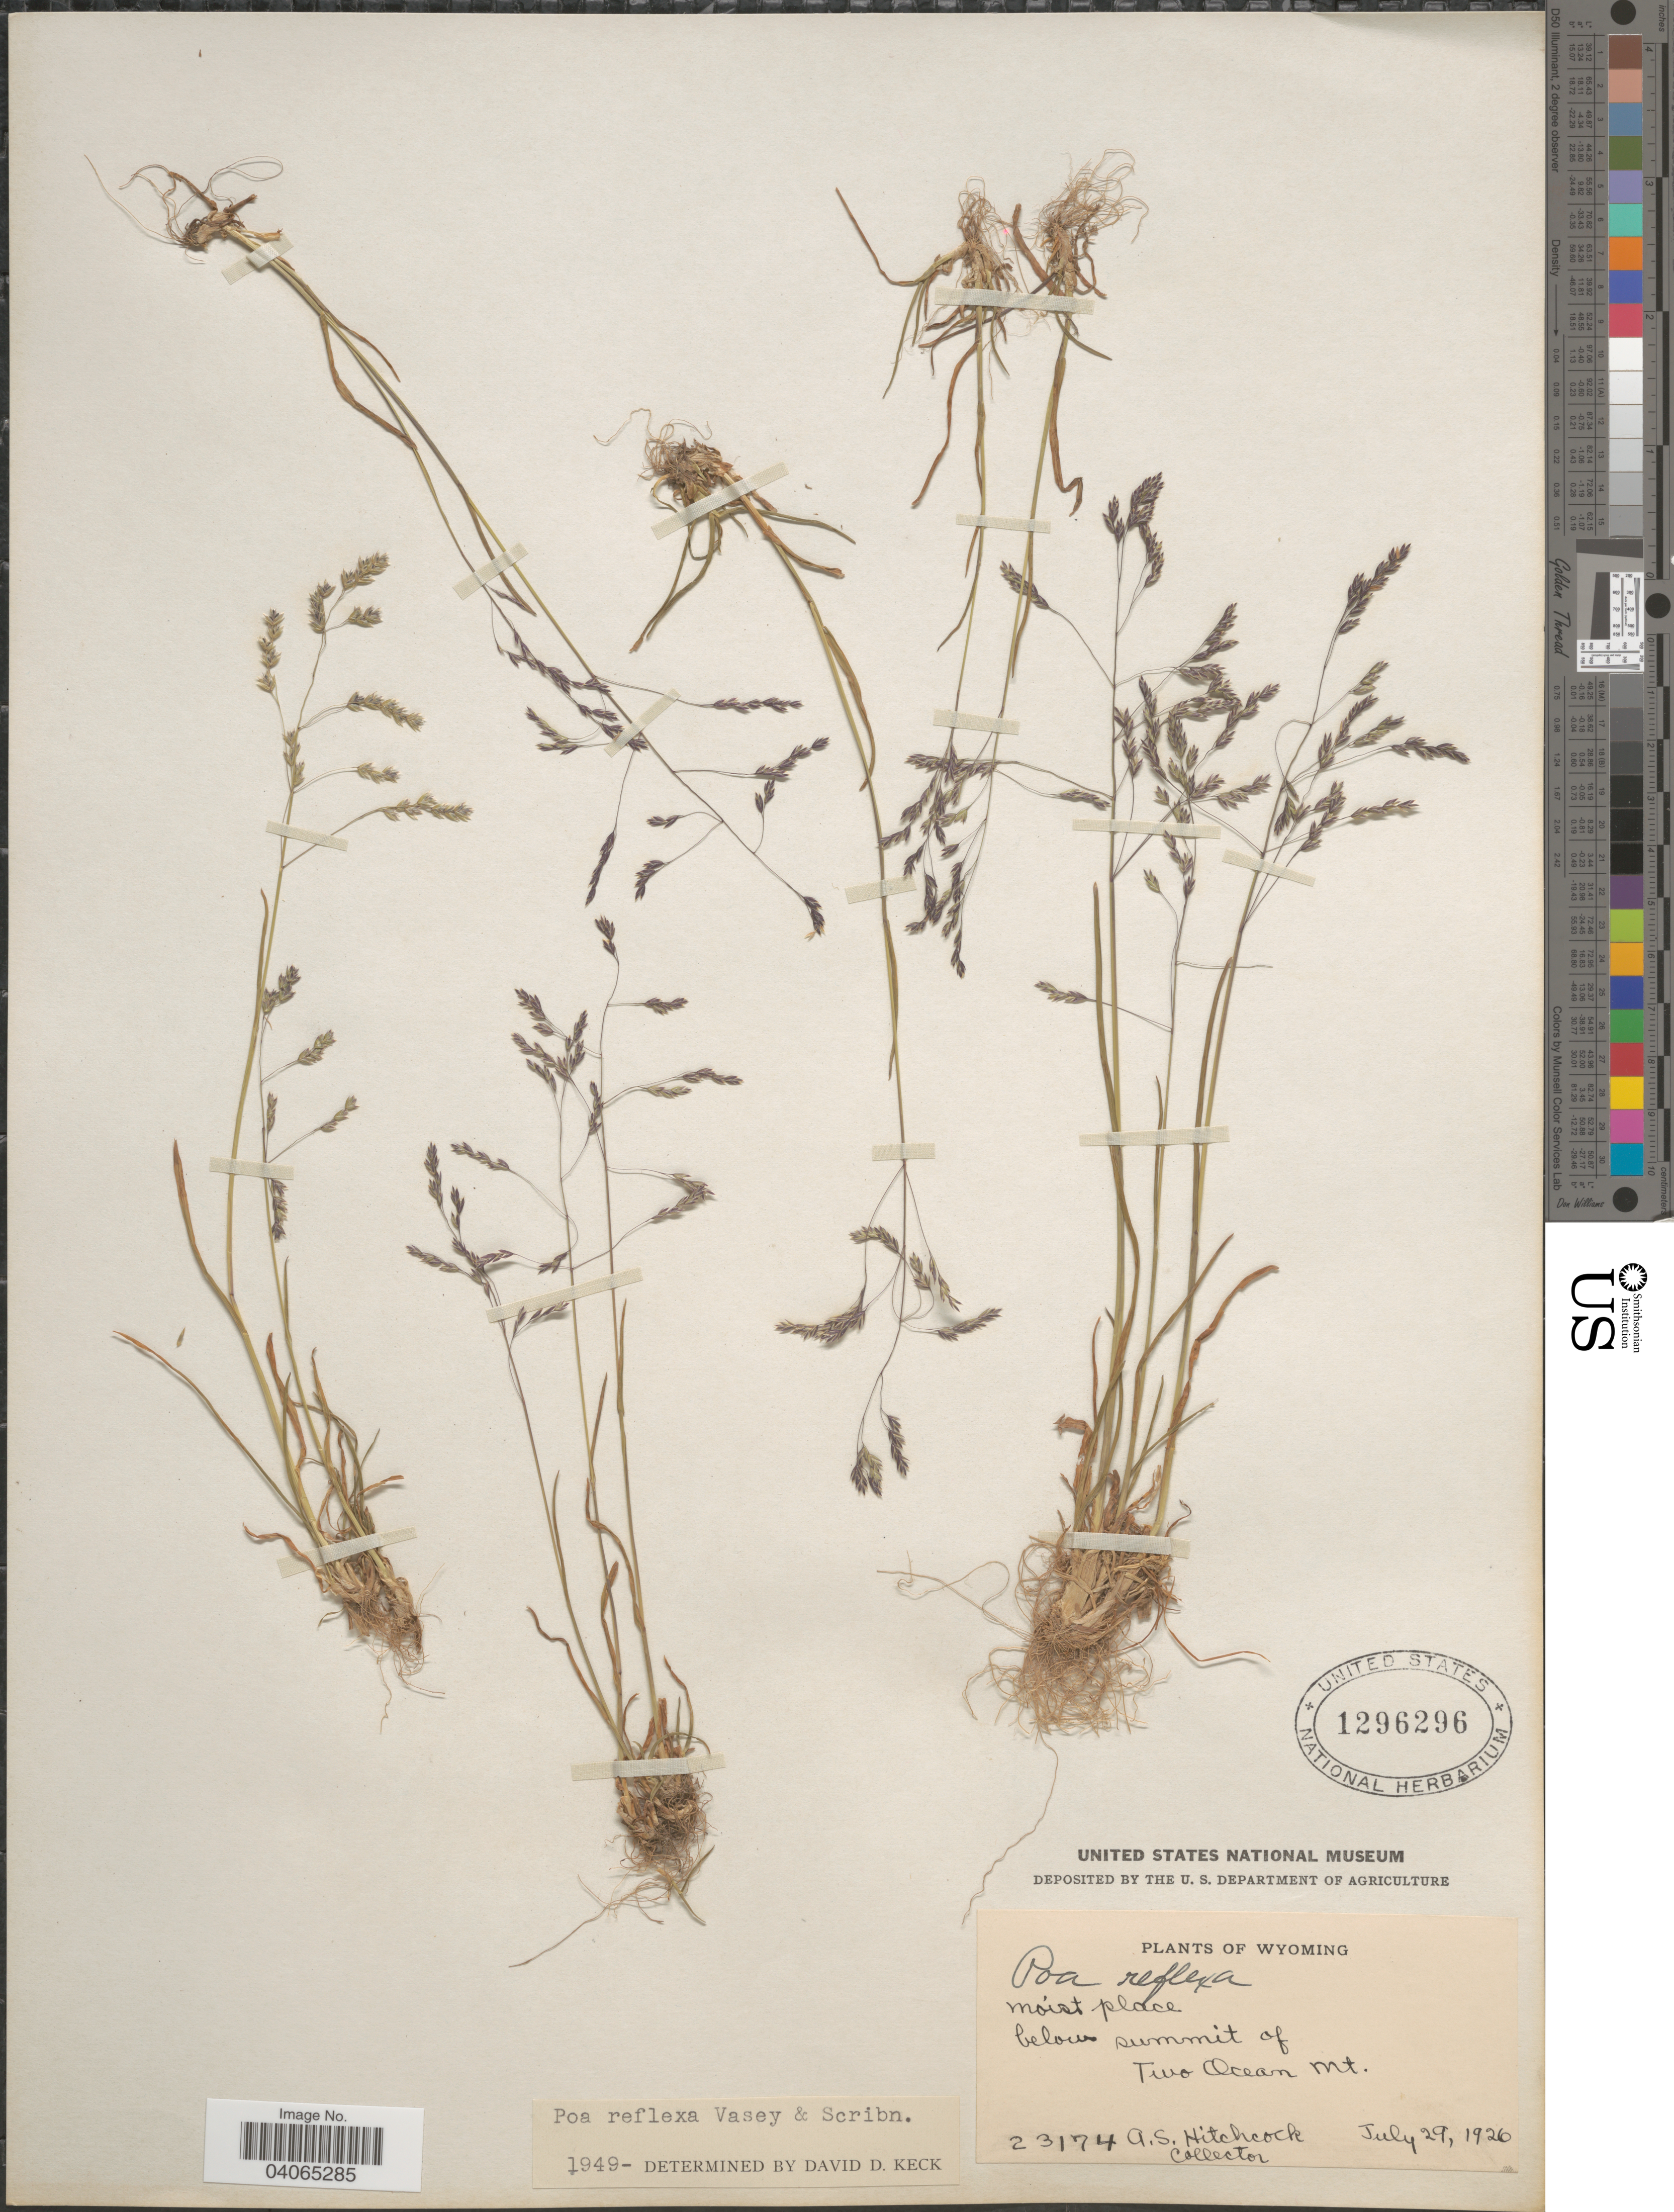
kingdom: Plantae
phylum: Tracheophyta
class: Liliopsida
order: Poales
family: Poaceae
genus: Poa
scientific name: Poa reflexa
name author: Vasey & Scribn.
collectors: A. S. Hitchcock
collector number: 23174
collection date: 1926-07-29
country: United States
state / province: Wyoming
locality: Moist place below summit of Two Ocean Mt.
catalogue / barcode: US 1296296